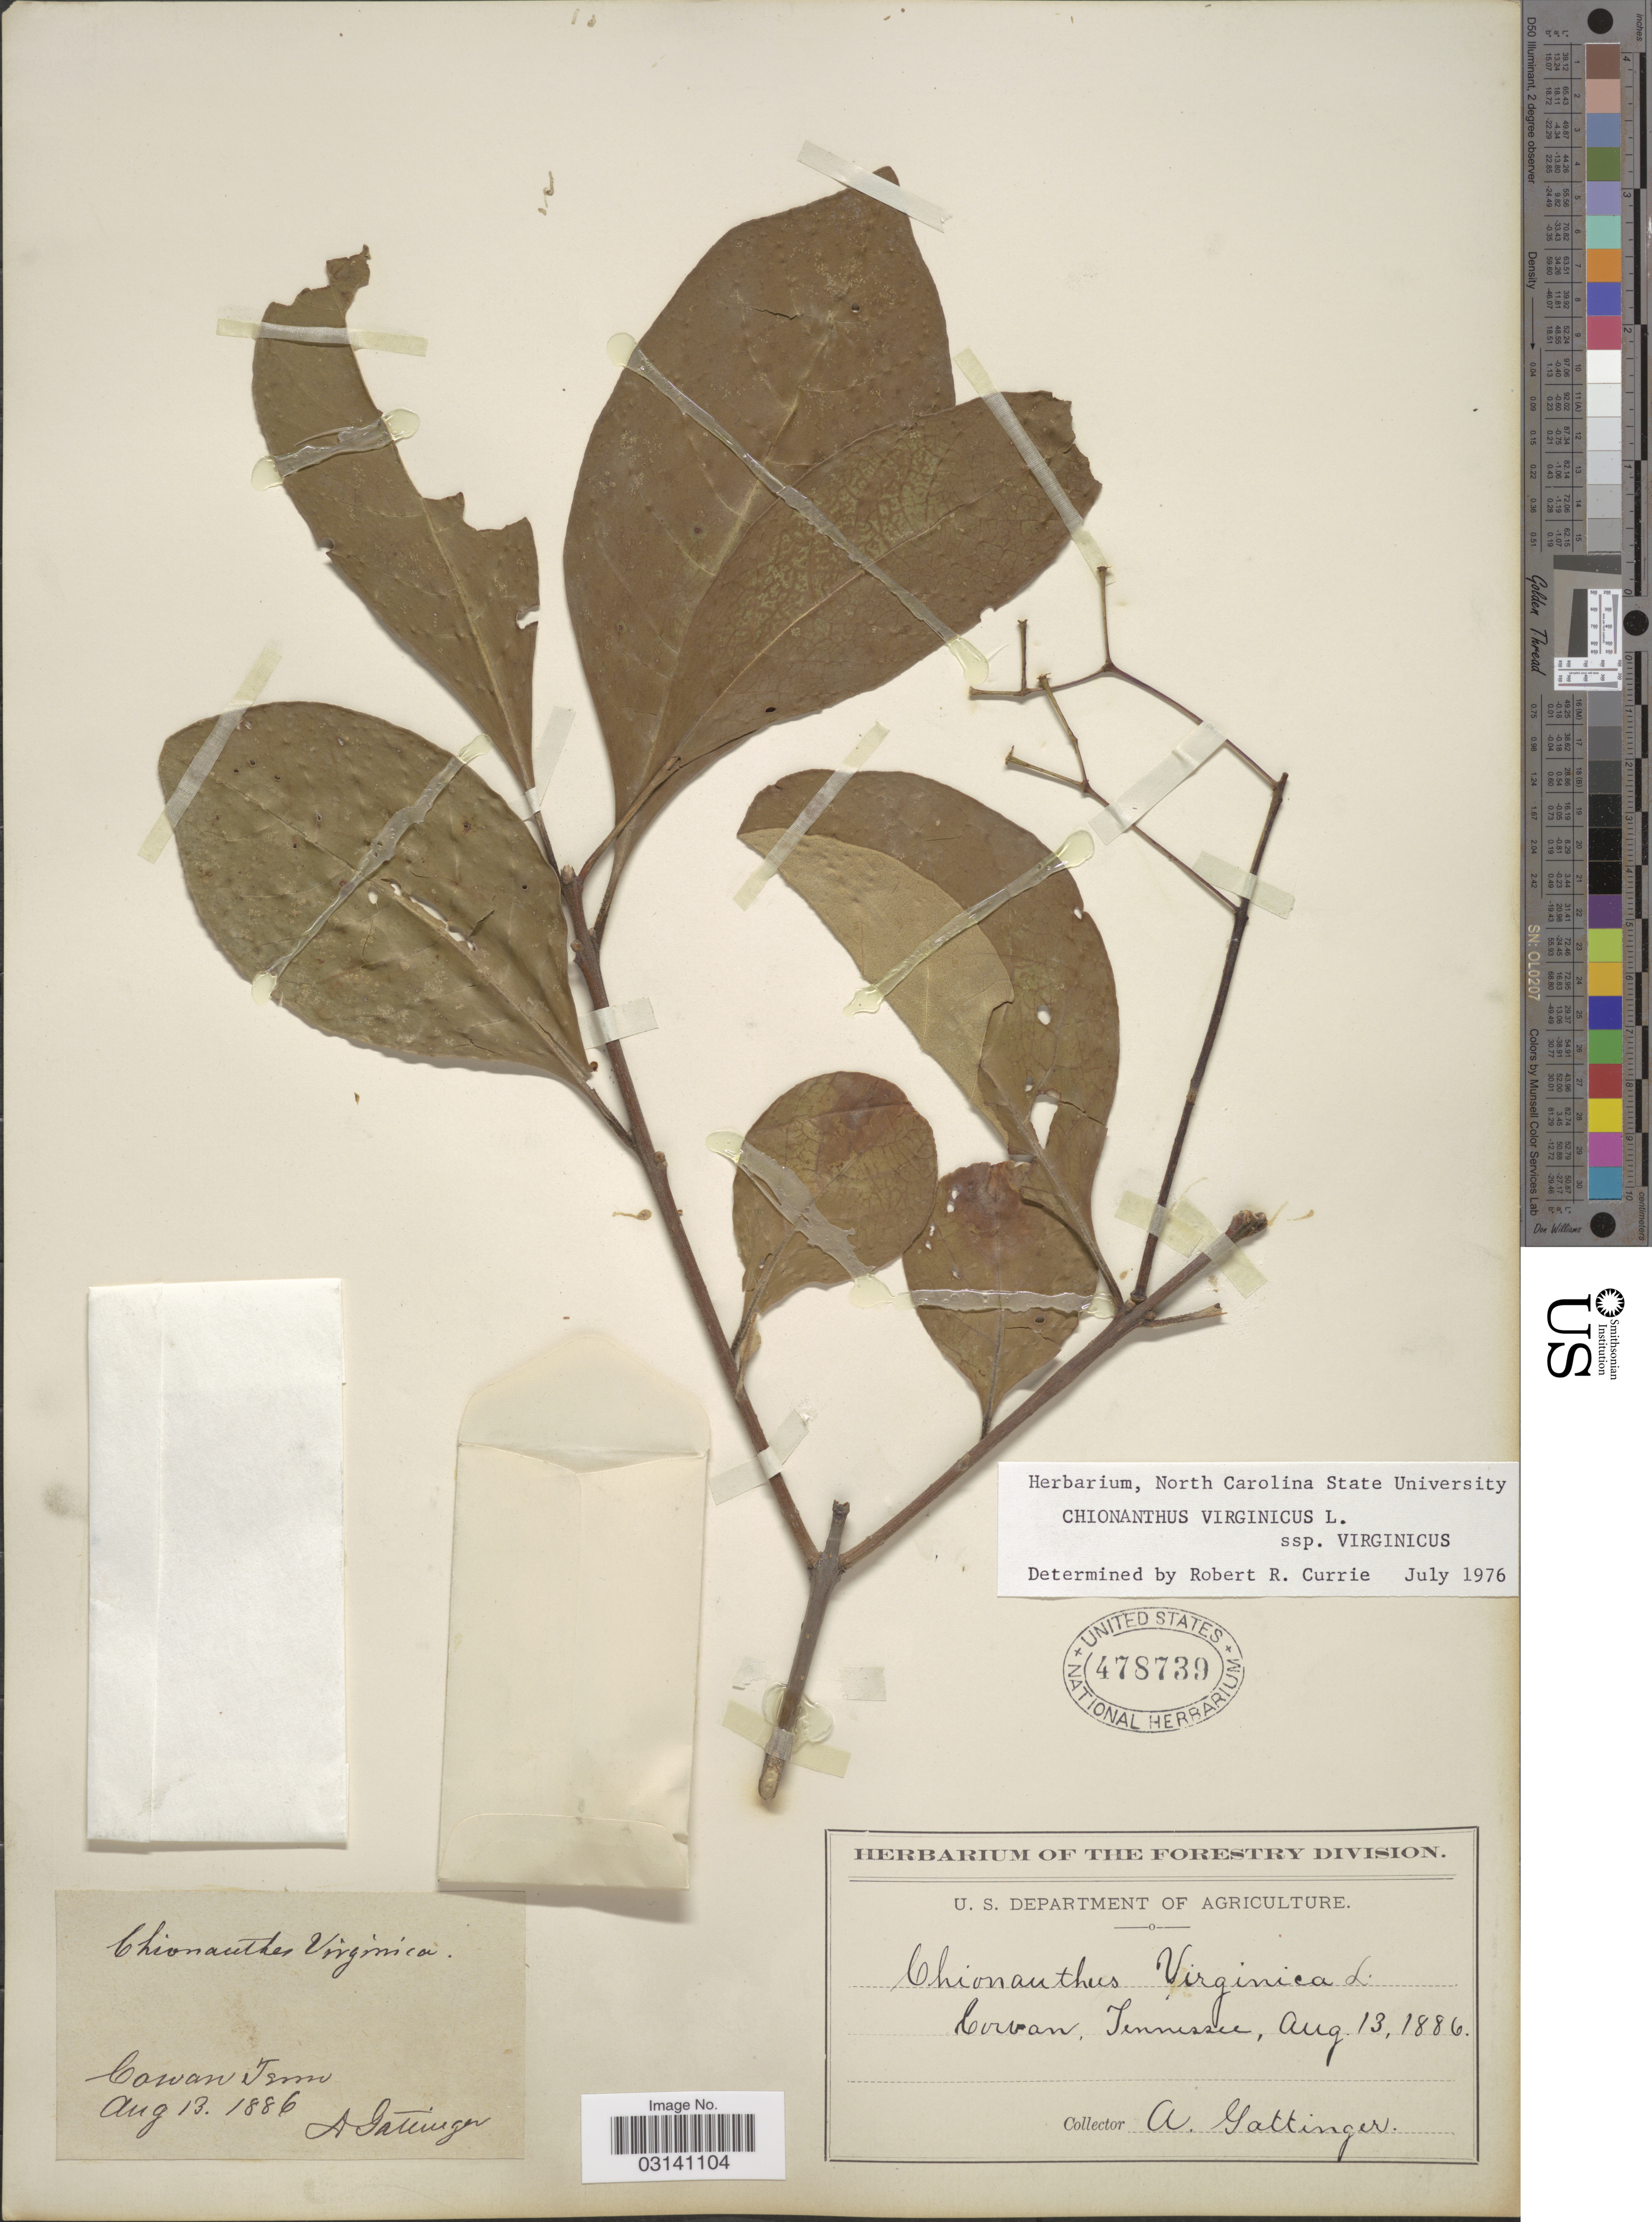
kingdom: Plantae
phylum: Tracheophyta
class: Magnoliopsida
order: Lamiales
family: Oleaceae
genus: Chionanthus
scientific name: Chionanthus virginicus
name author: L.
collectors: A. Gattinger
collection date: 1886-08-13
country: United States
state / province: Tennessee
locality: Cowan Tenn.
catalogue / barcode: US 478739